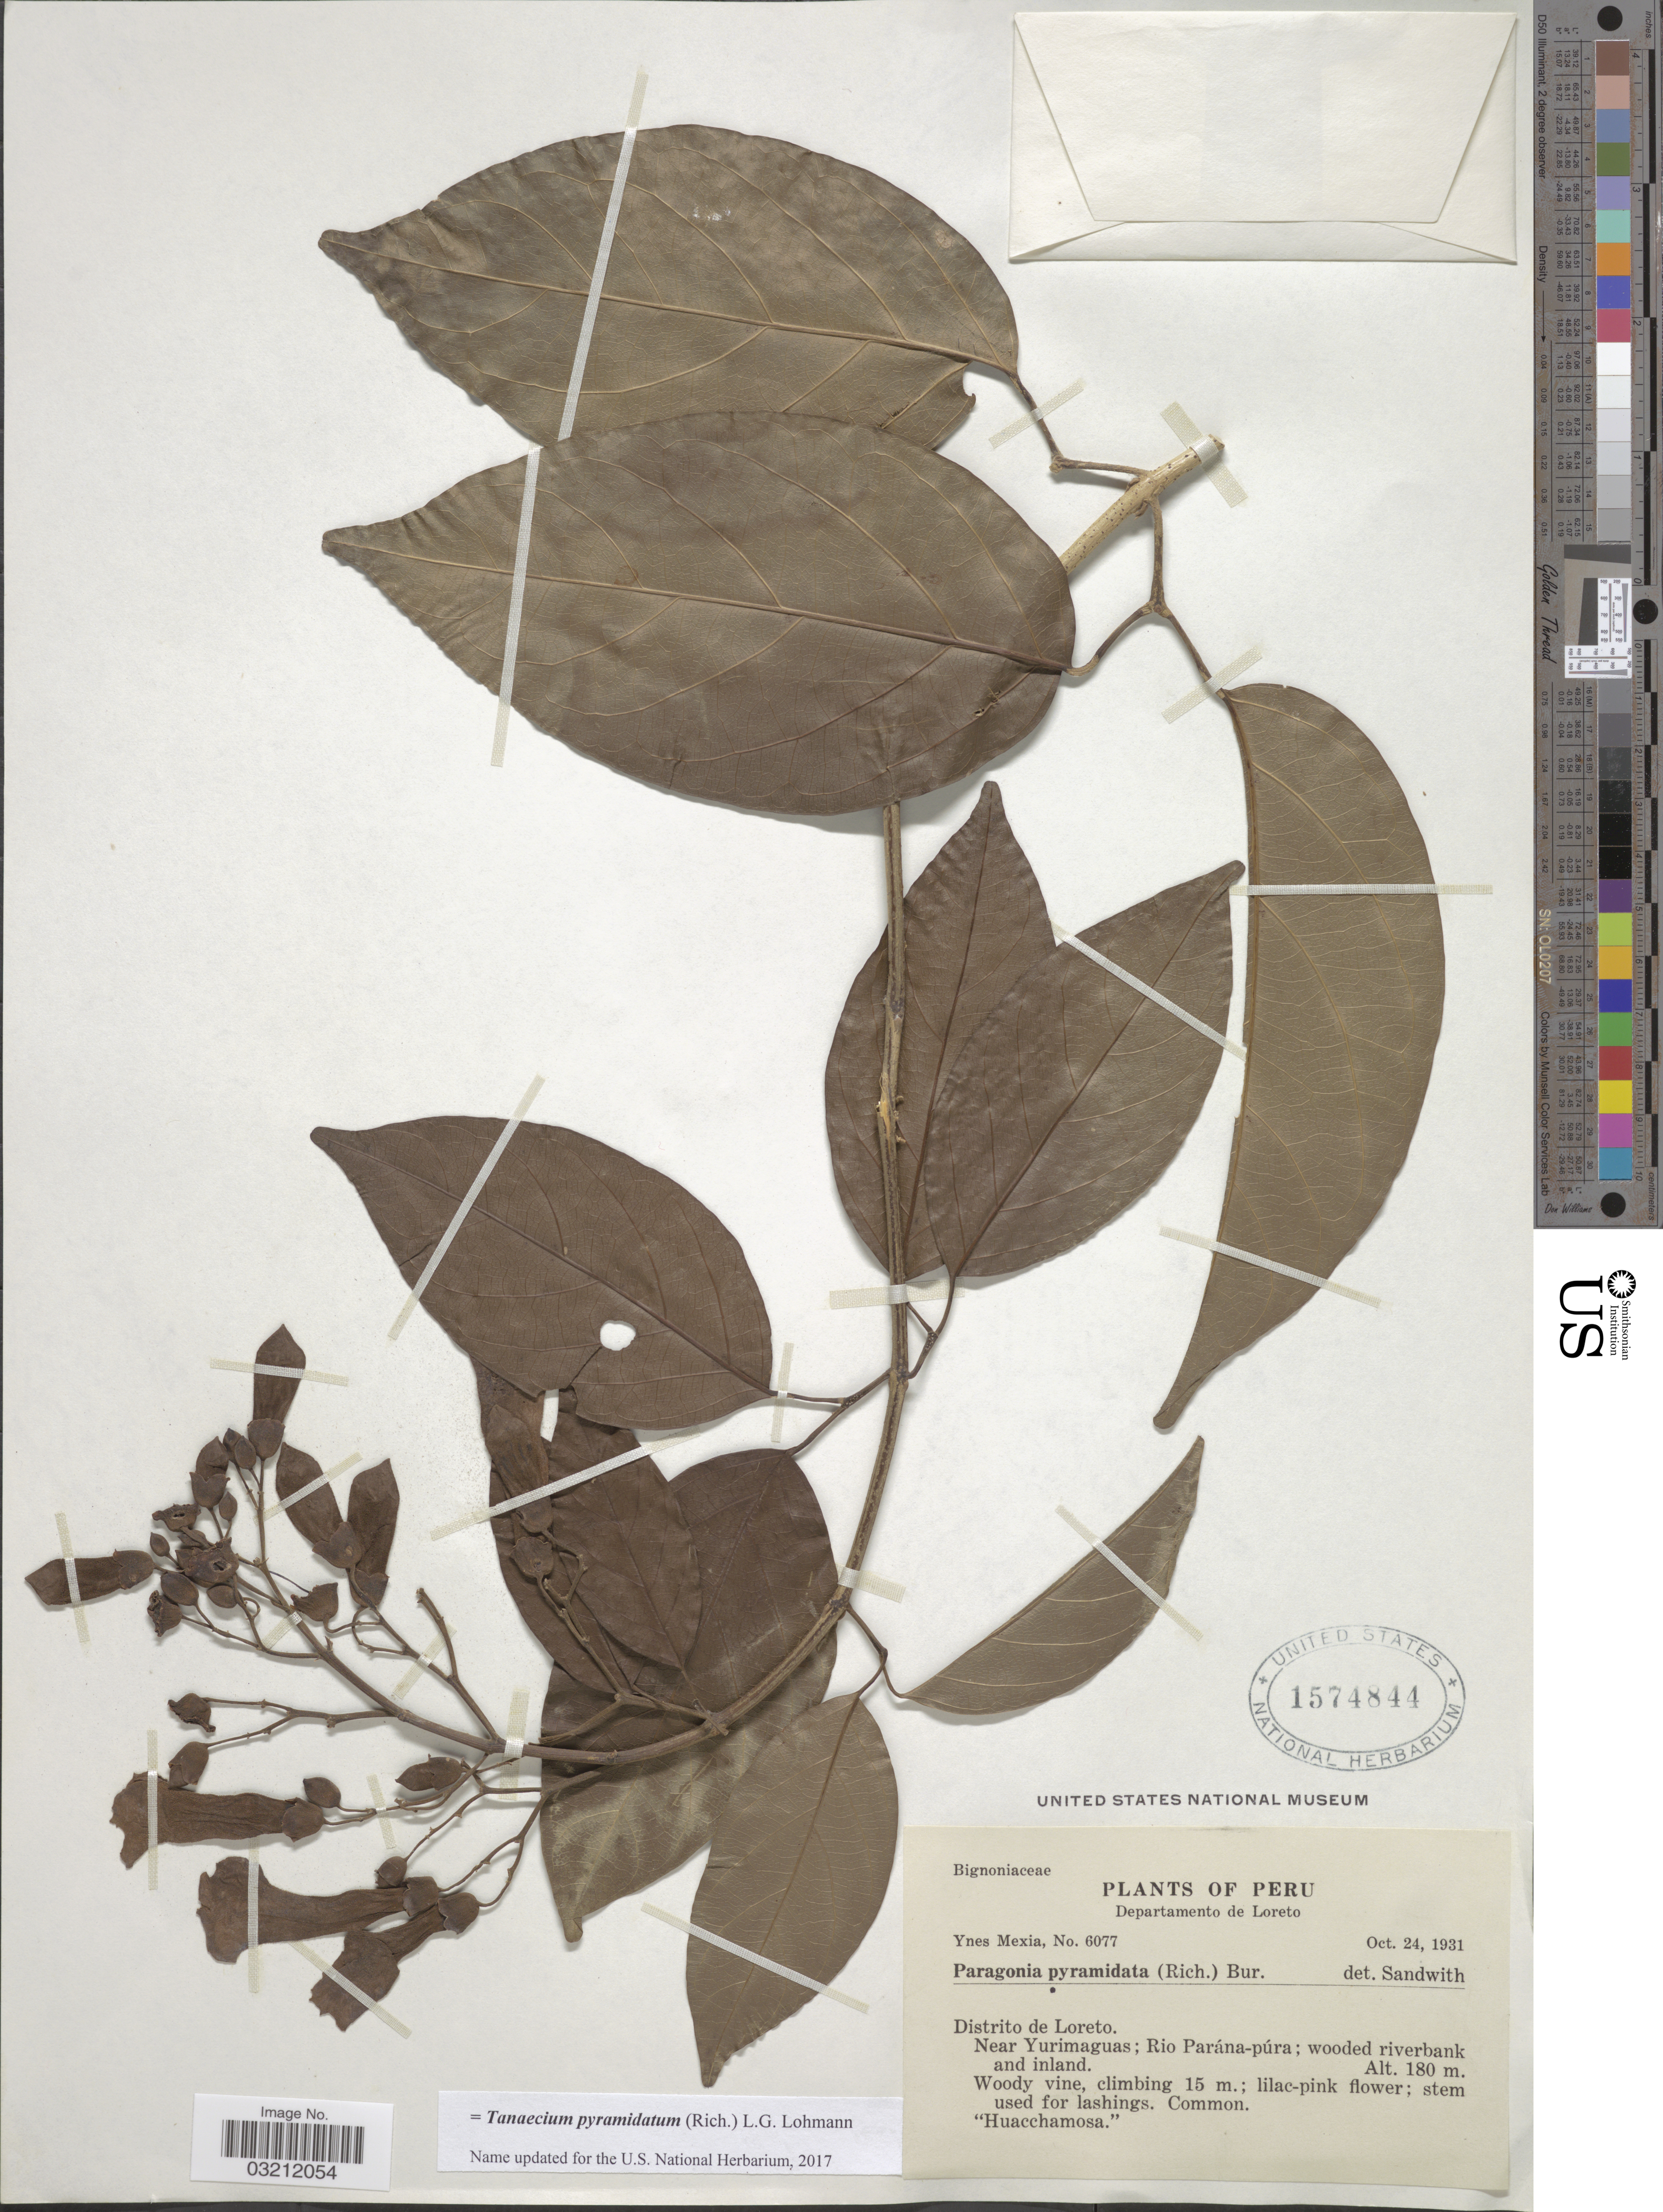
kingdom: Plantae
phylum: Tracheophyta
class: Magnoliopsida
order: Lamiales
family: Bignoniaceae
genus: Tanaecium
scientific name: Tanaecium pyramidatum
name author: (Rich.) L.G. Lohmann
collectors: Y. Mexia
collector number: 6077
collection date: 1931-10-24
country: Peru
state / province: Loreto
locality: Departamento de Loreto. Distrito de Loreto. Near Yurimaguas; Rio Parána-púra.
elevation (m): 180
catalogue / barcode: US 1574844